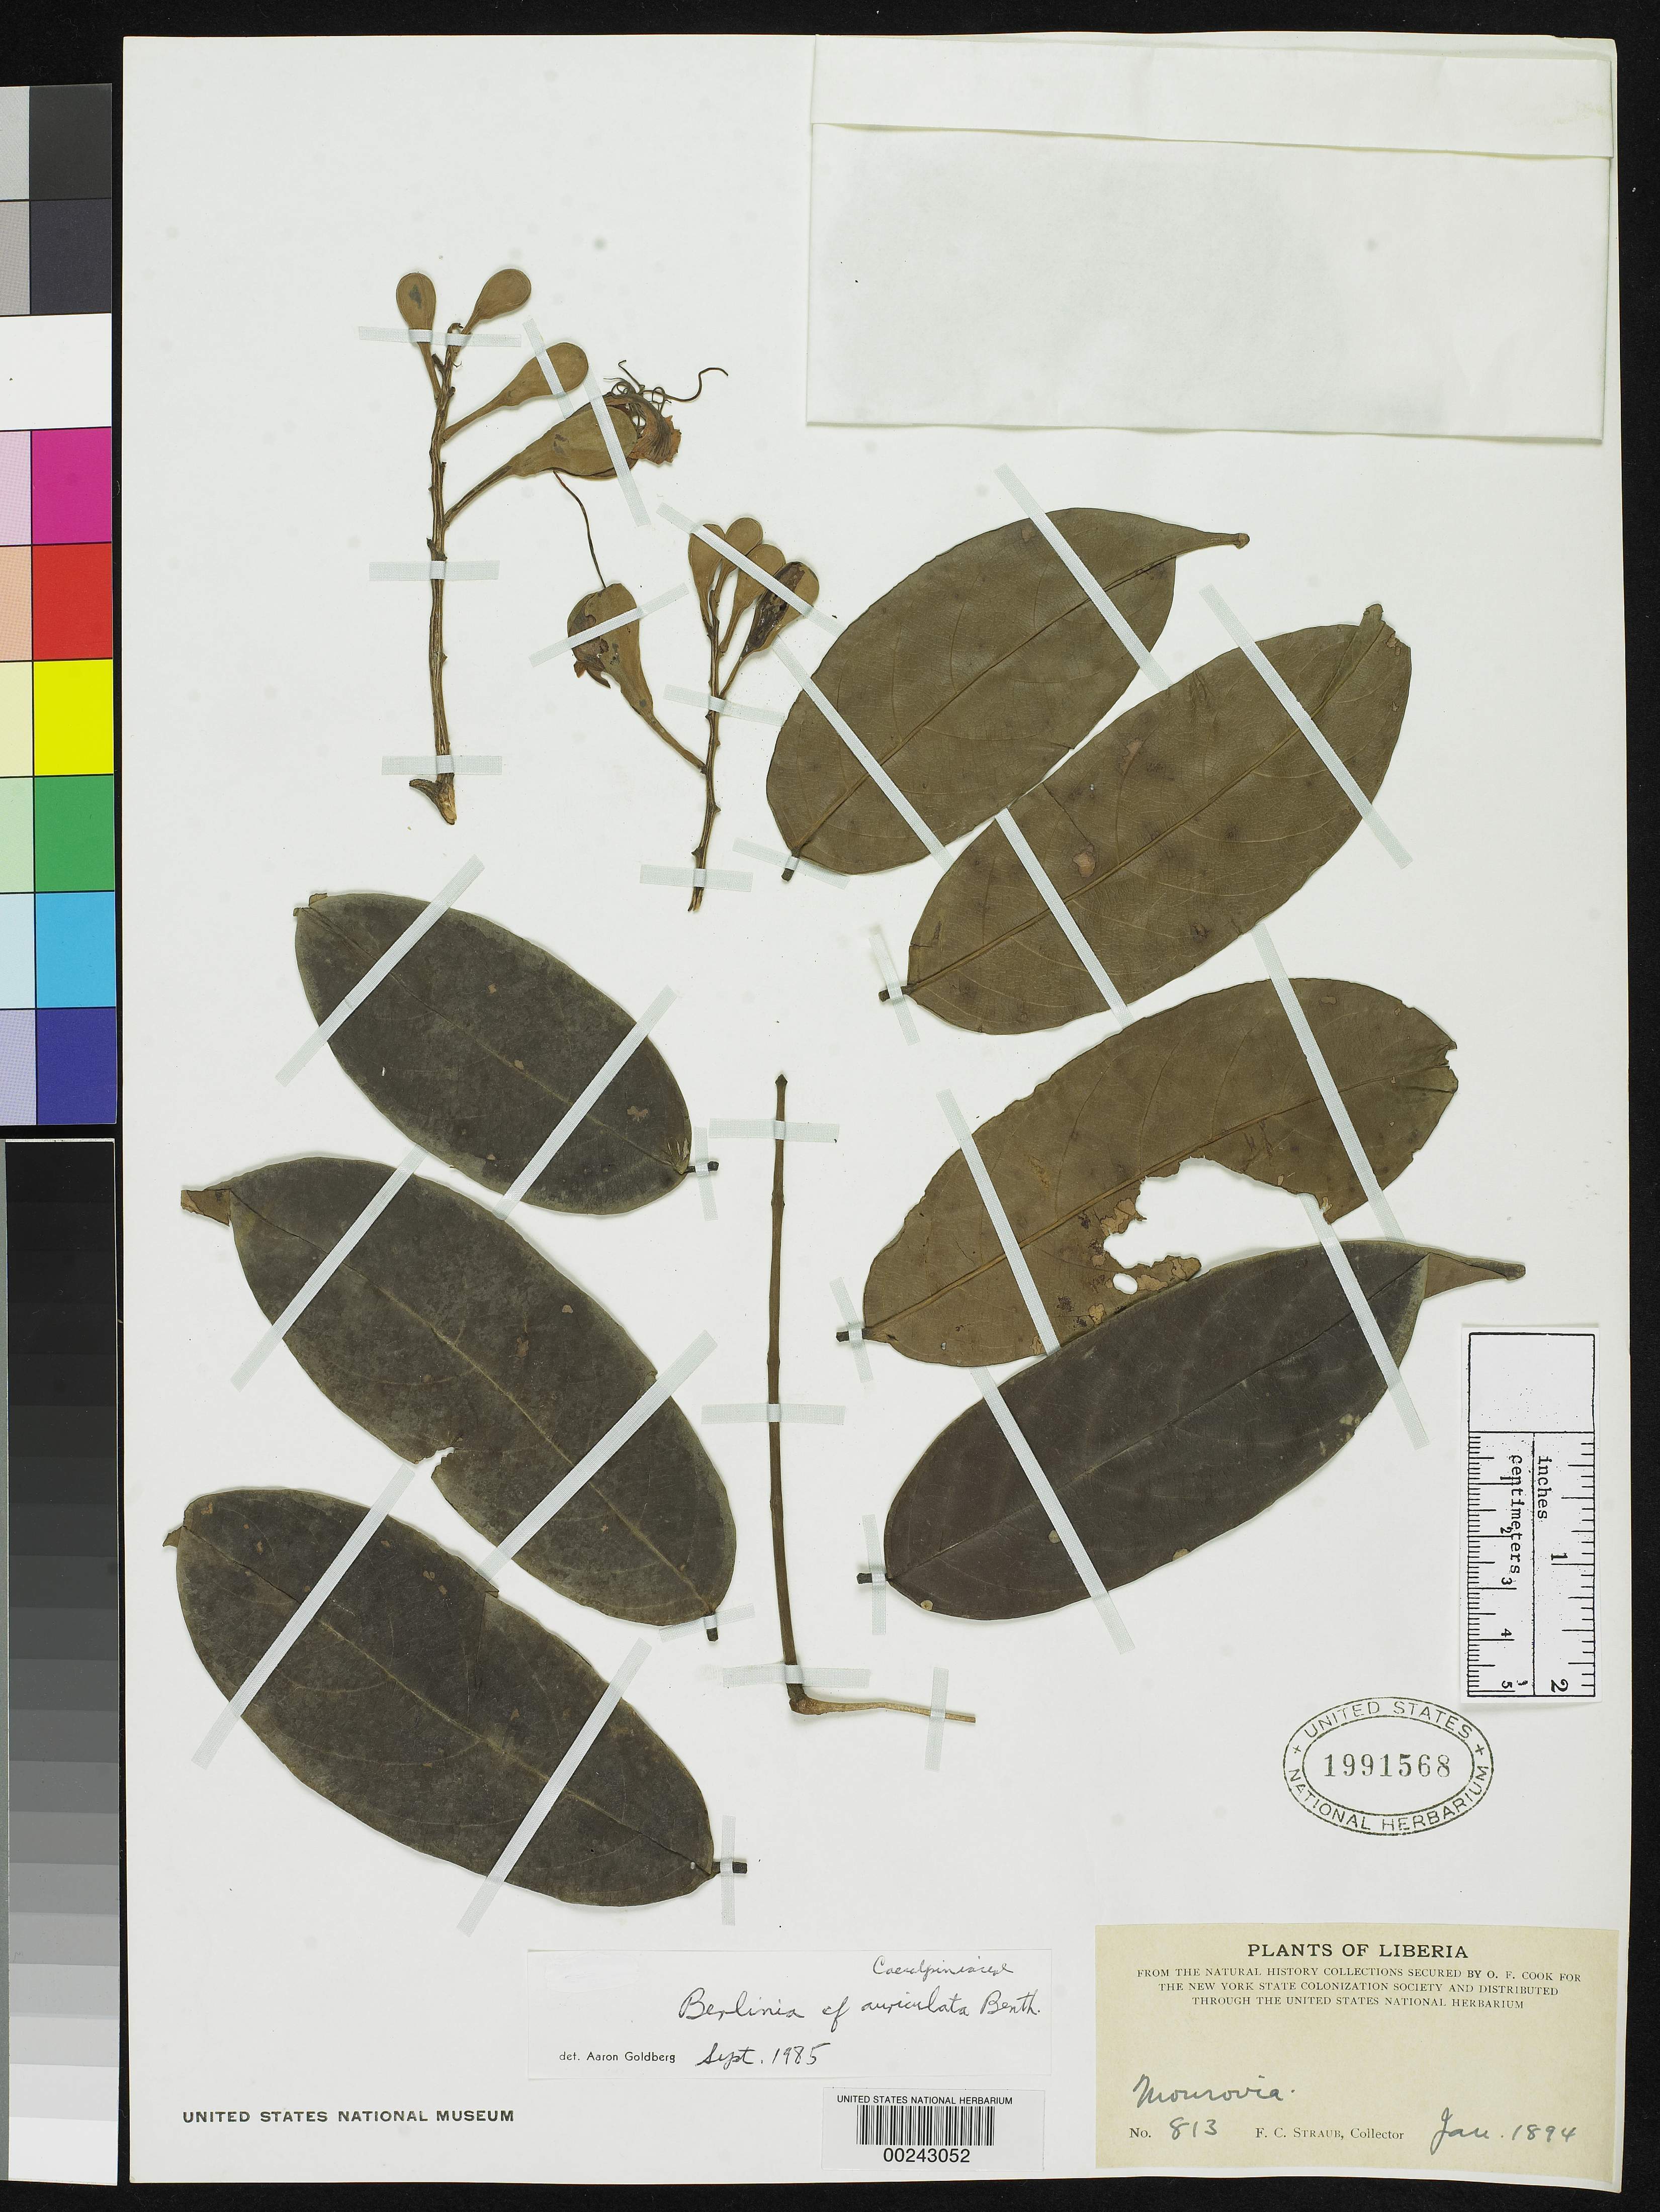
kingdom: Plantae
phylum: Tracheophyta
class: Magnoliopsida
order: Fabales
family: Fabaceae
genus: Berlinia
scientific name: Berlinia auriculata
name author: Benth.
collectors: F. Straub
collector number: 813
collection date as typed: Jan 1894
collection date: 1894-01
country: Liberia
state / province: Montserrado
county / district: Monrovia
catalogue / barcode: US 1991568